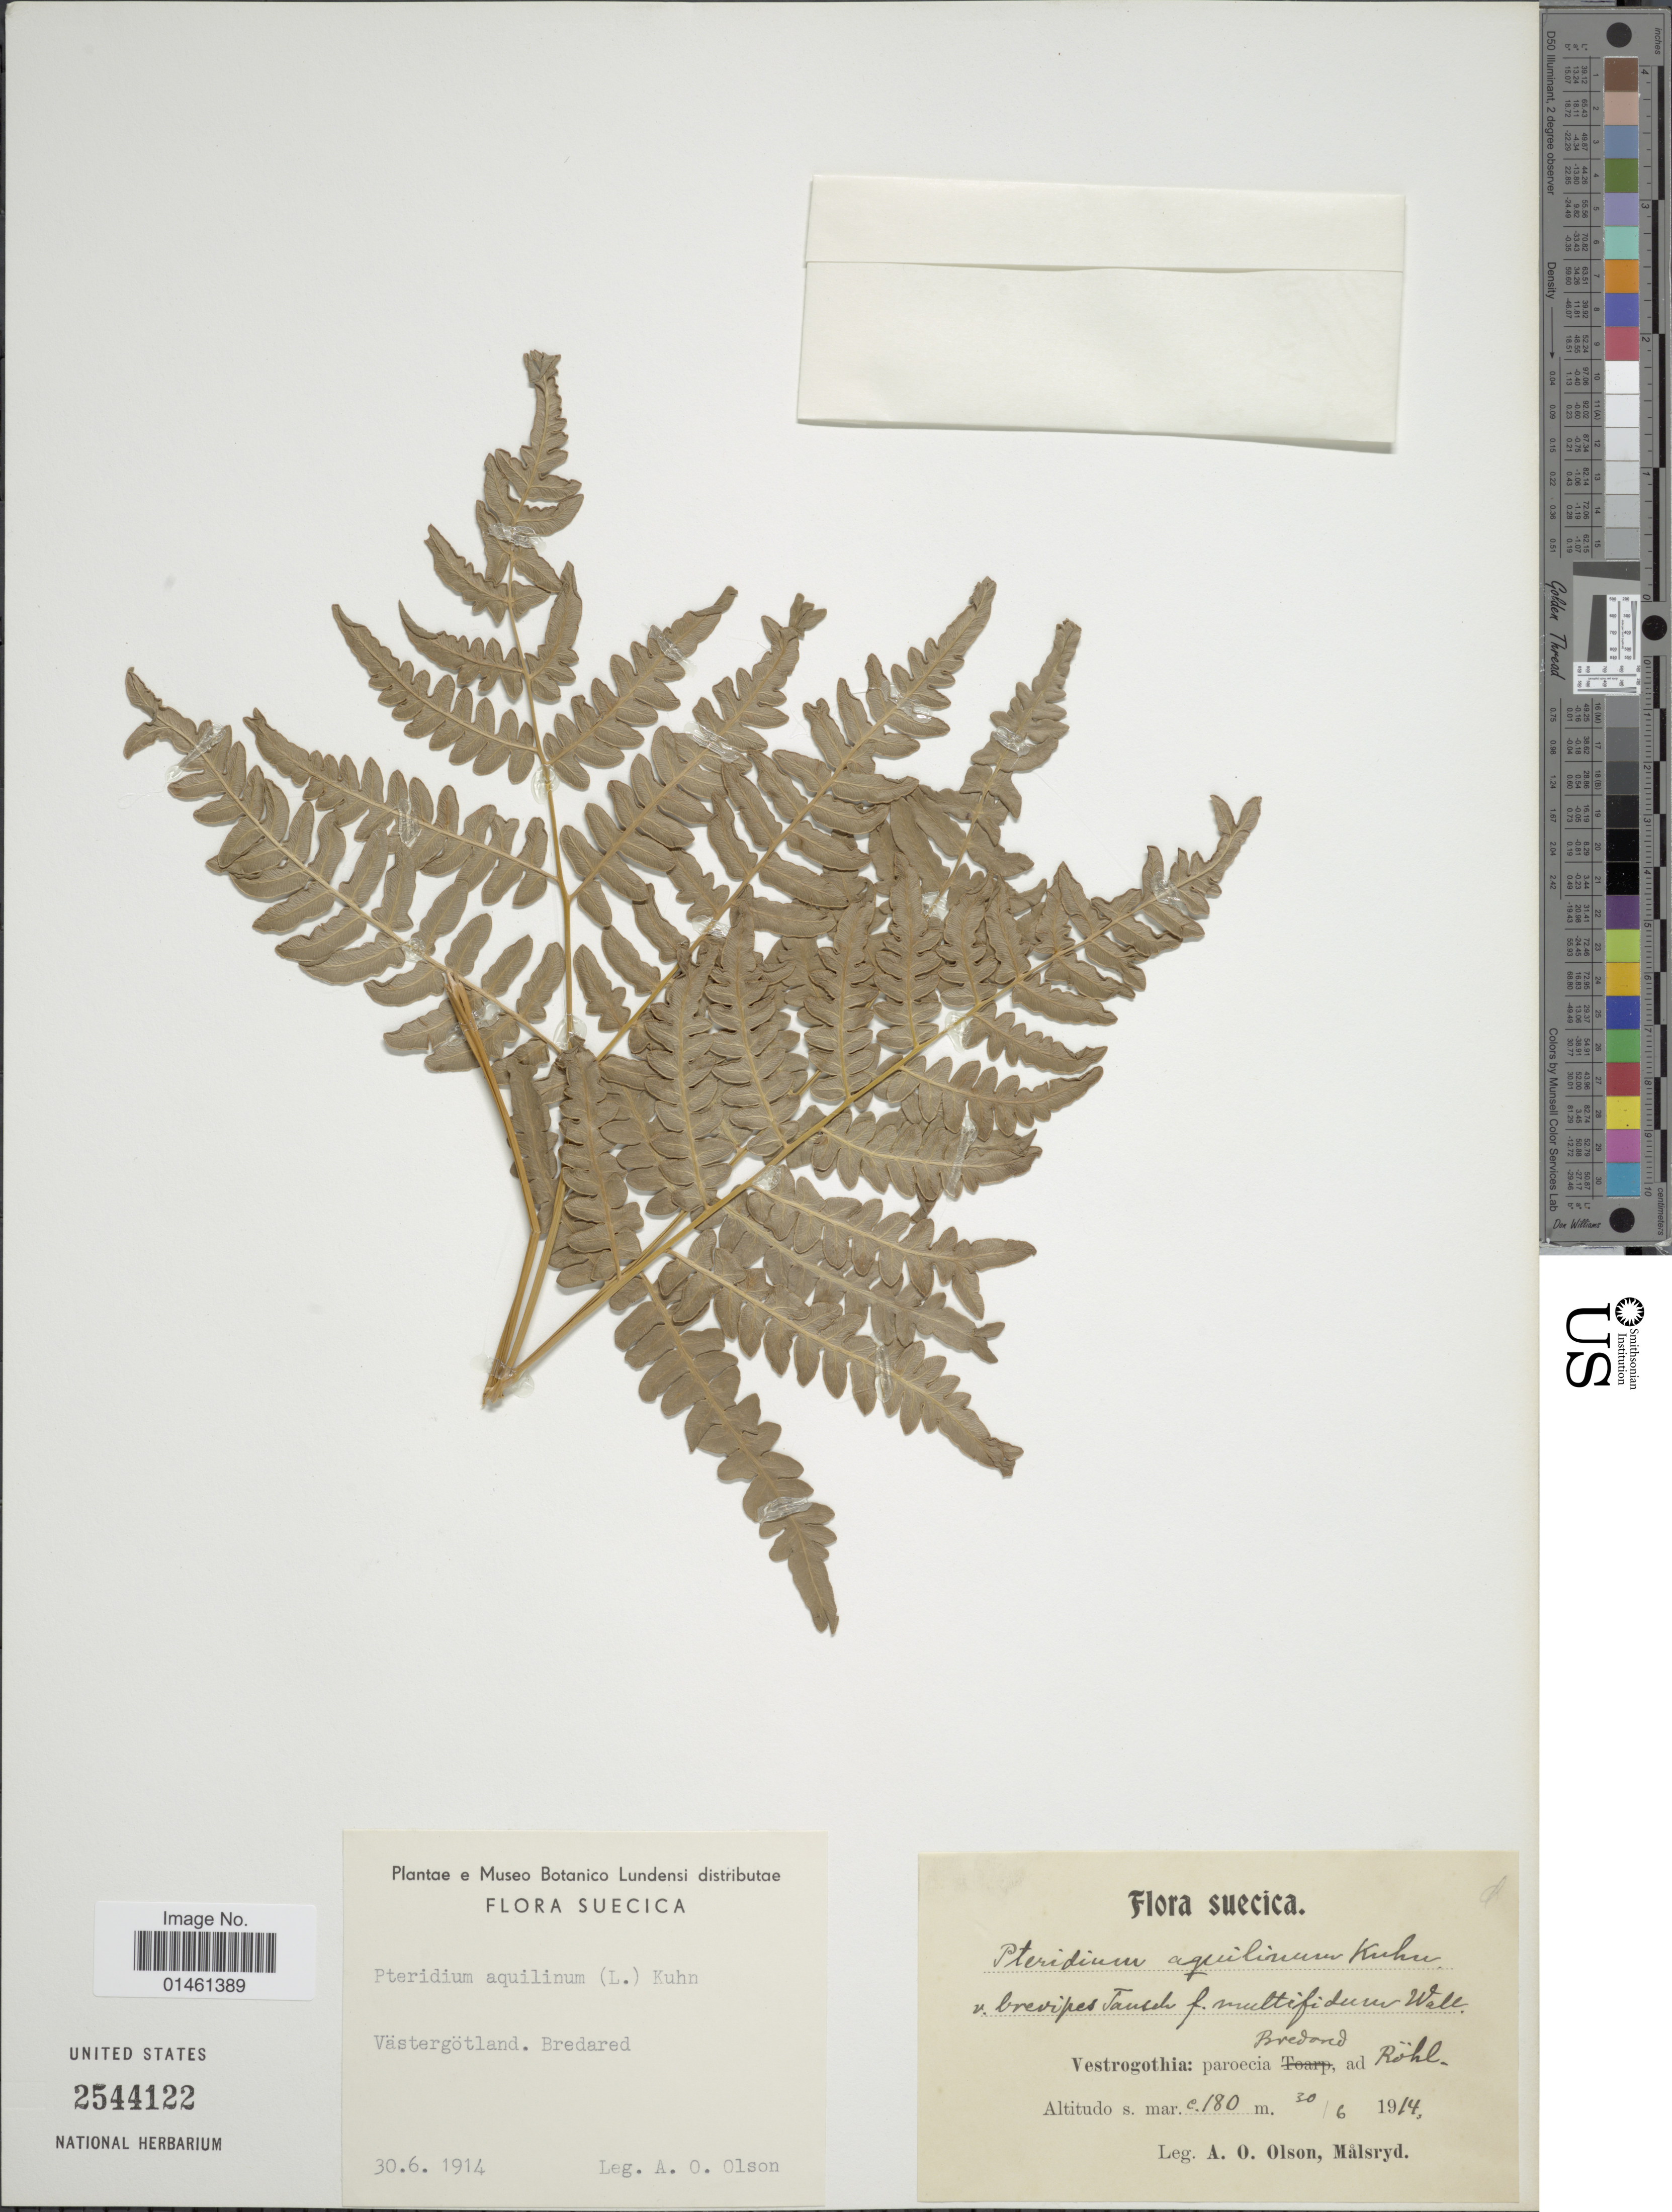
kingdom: Plantae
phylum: Tracheophyta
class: Polypodiopsida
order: Polypodiales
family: Dennstaedtiaceae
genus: Pteridium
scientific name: Pteridium aquilinum var. typicum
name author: R.M. Tryon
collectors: A. Olson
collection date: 1914-06-30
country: Sweden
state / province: Västra Götaland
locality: Bredared parish, Röhl.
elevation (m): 180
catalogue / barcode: US 2544122